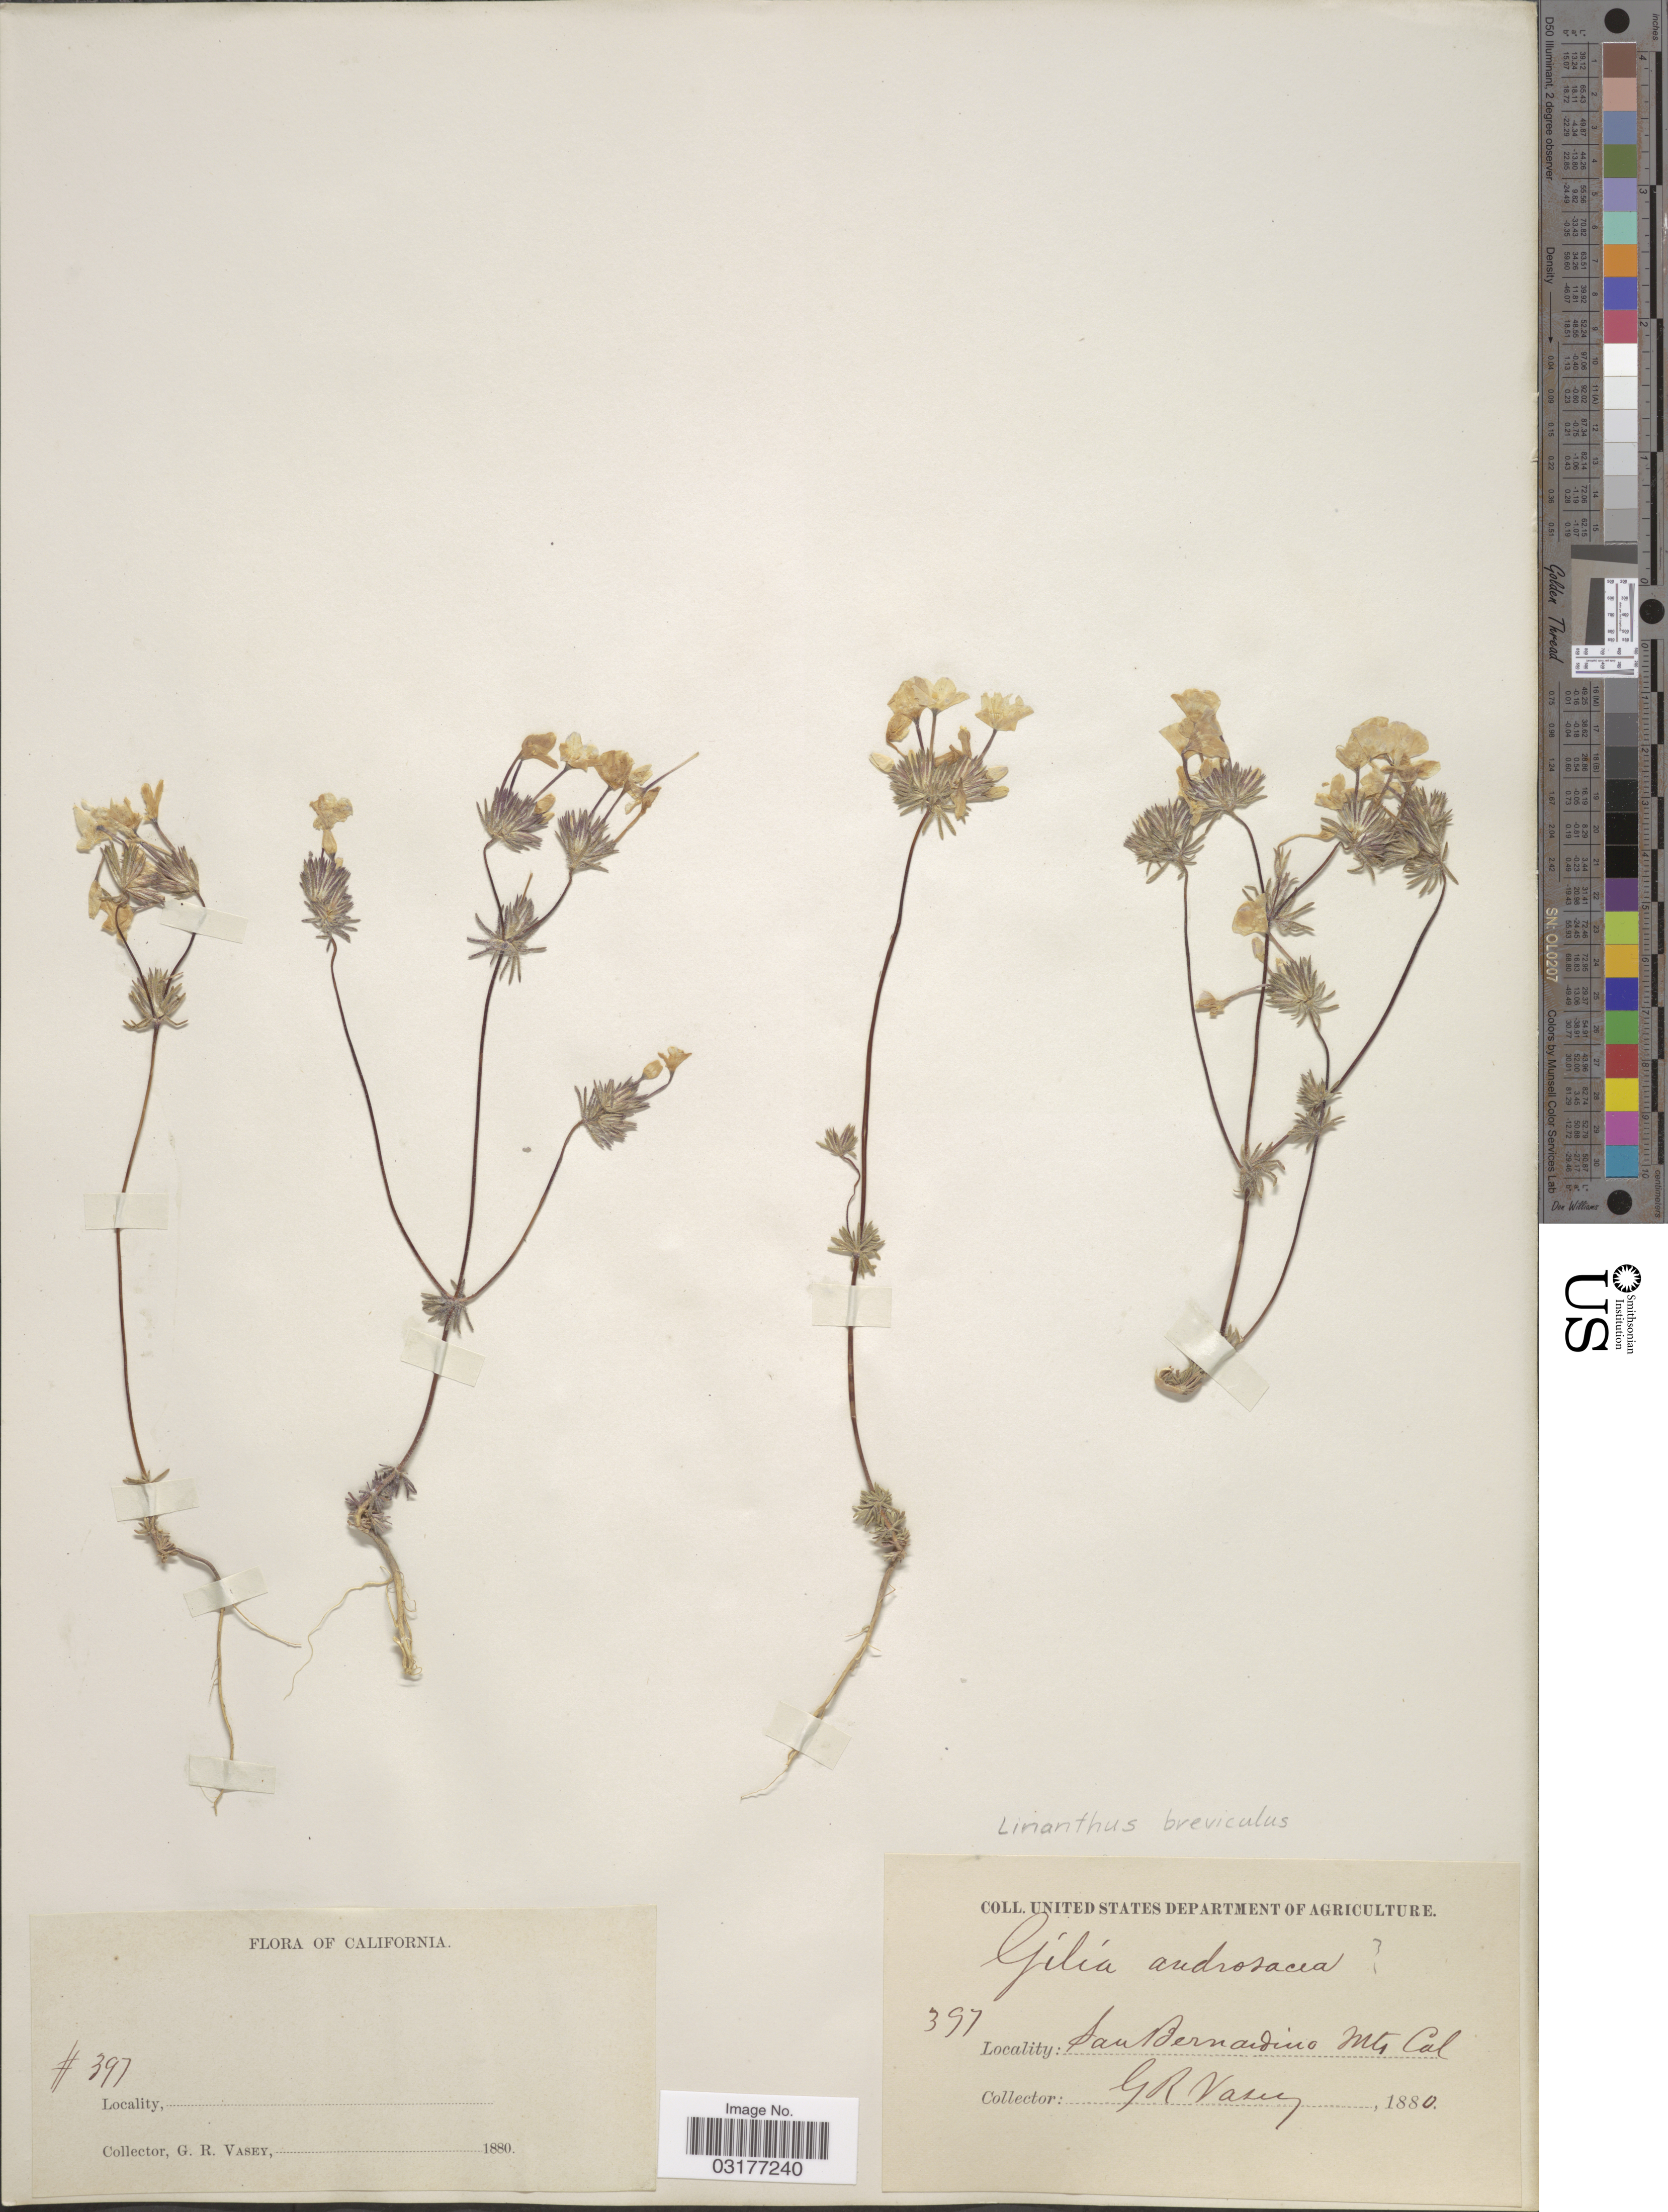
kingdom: Plantae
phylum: Tracheophyta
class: Magnoliopsida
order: Ericales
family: Polemoniaceae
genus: Leptosiphon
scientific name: Leptosiphon breviculus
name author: (A. Gray) J.M. Porter & L.A. Johnson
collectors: G. R. Vasey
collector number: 397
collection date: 1880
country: United States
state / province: California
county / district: San Bernardino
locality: San Bernardino Mts Cal.